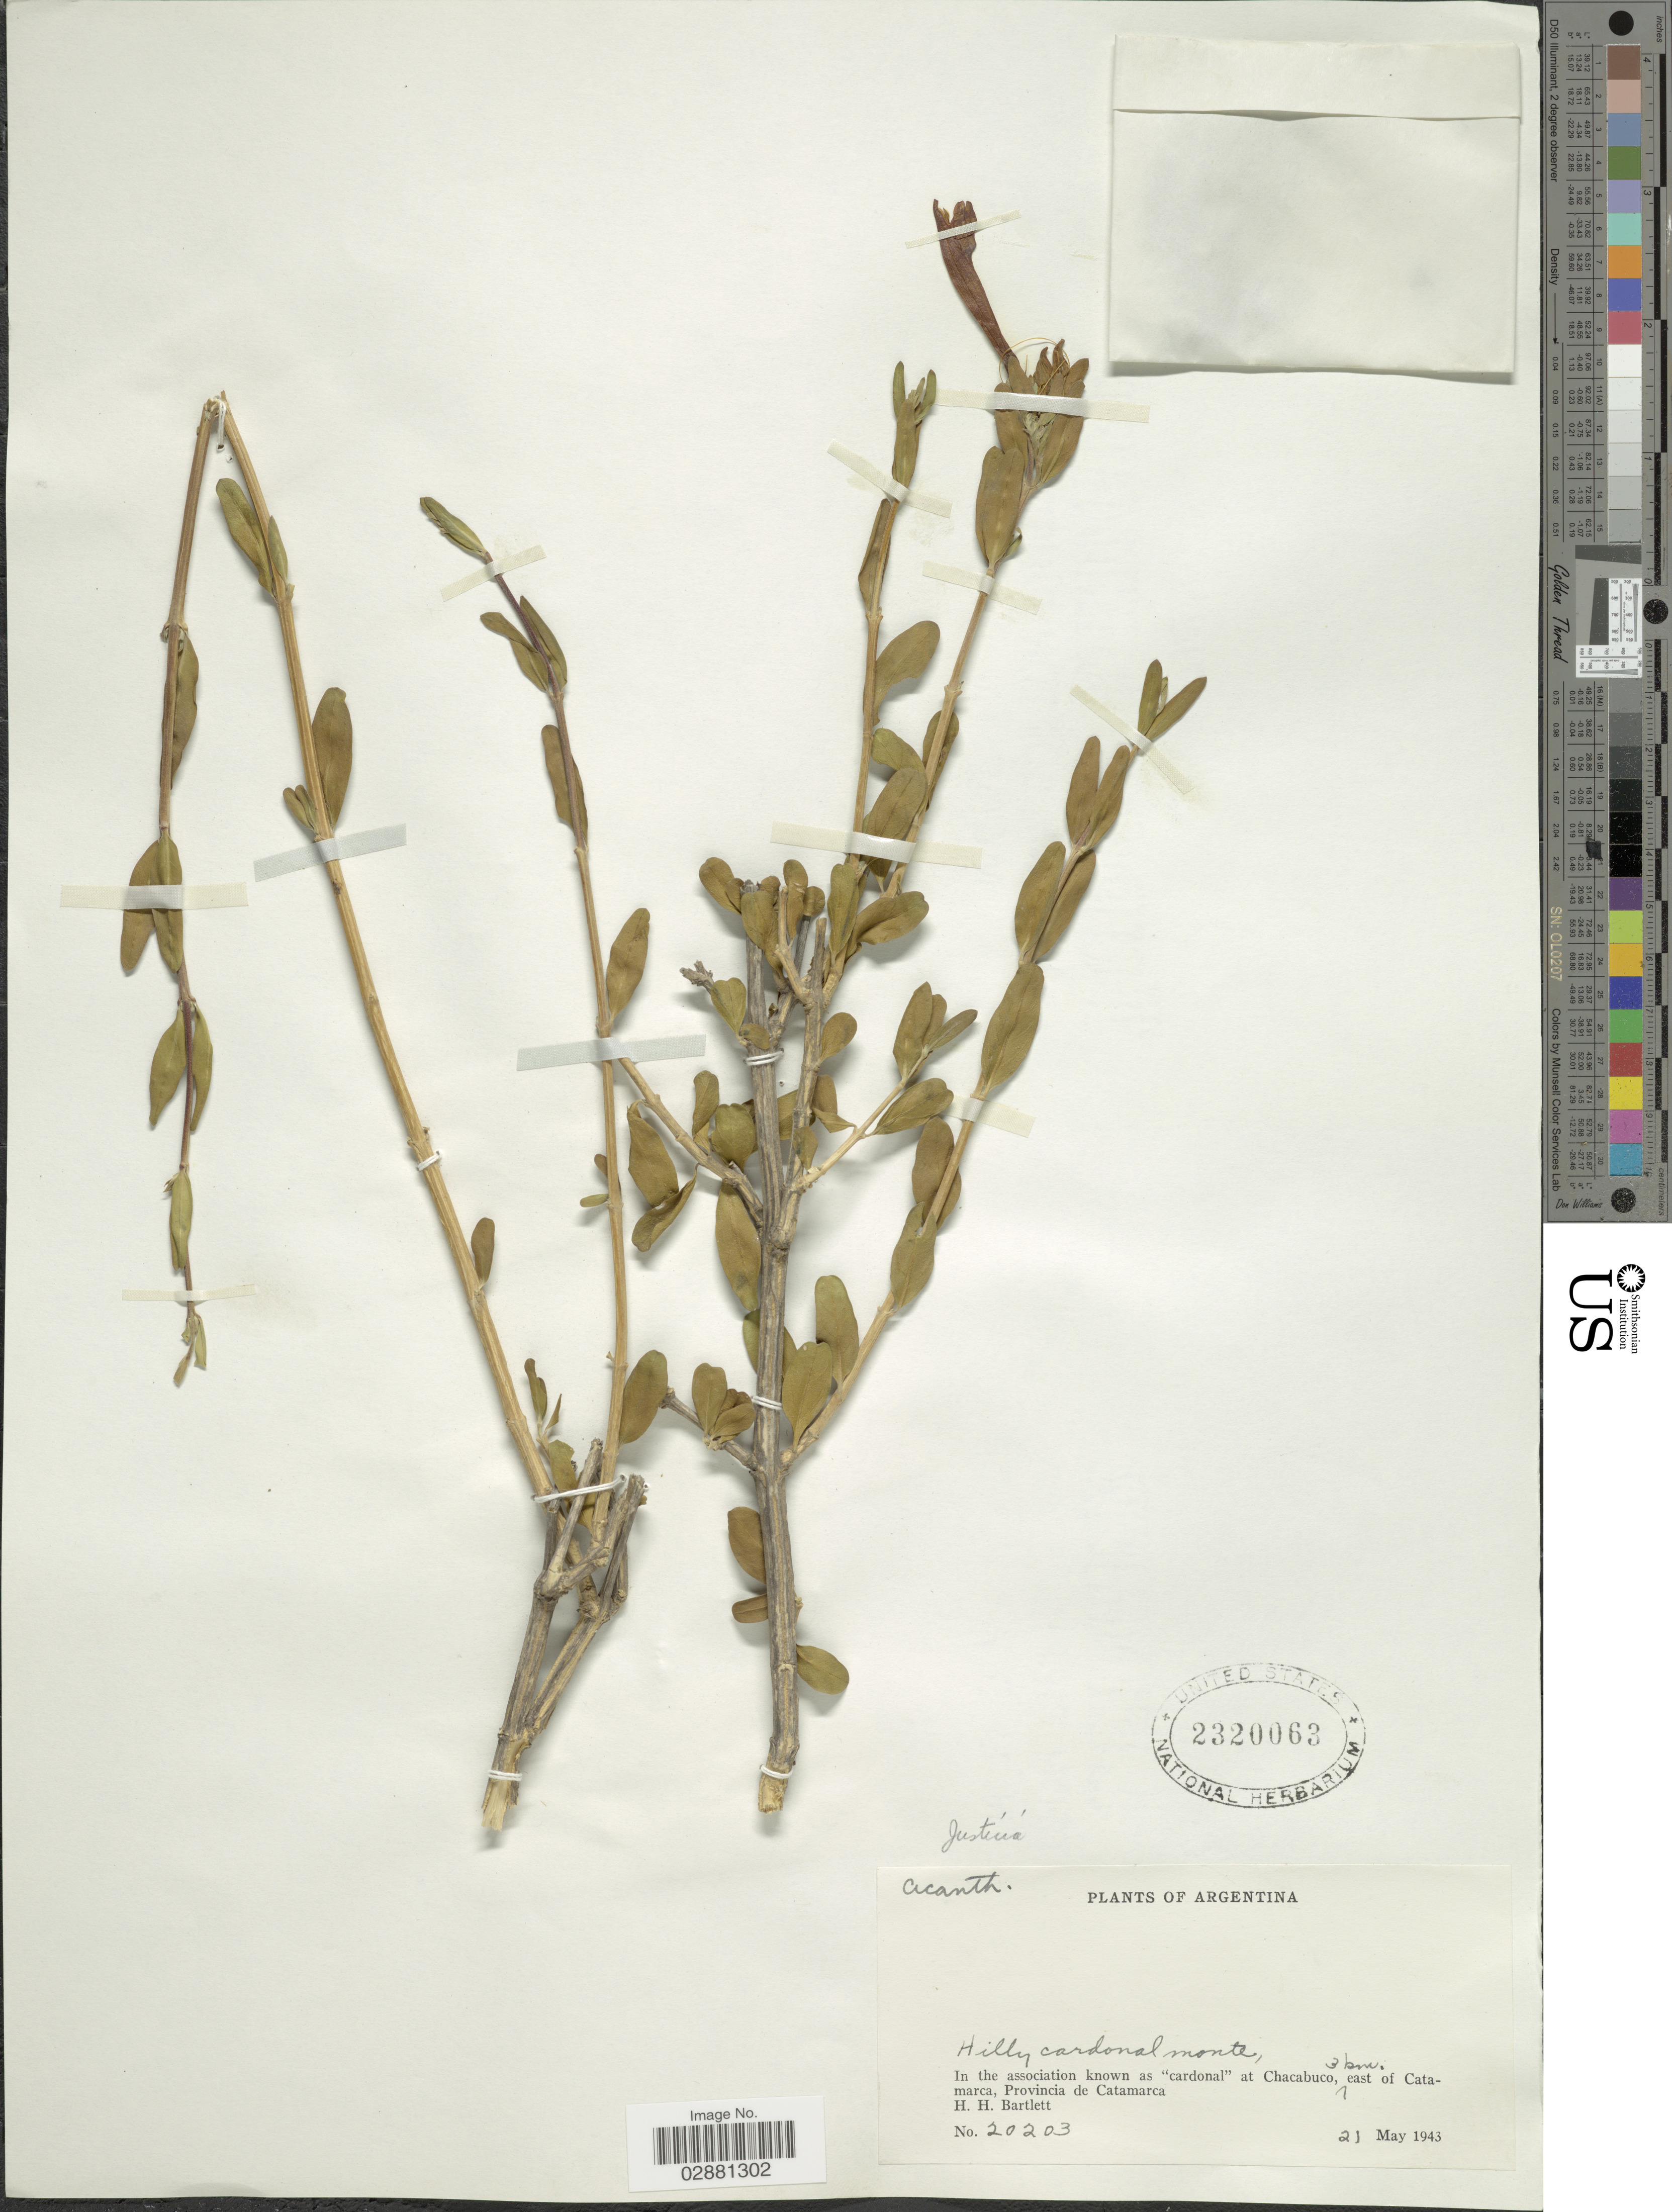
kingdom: Plantae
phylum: Tracheophyta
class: Magnoliopsida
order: Lamiales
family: Acanthaceae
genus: Justicia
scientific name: Justicia xylosteoides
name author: Griseb.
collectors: H. H. Bartlett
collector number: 20203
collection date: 1943-05-21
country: Argentina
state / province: Catamarca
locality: Hilly cardonal monte, In the association known as "cardonal" at Chacabuco, 3 km. east of Catamarca, Provincia de Catamarca.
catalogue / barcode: US 2320063